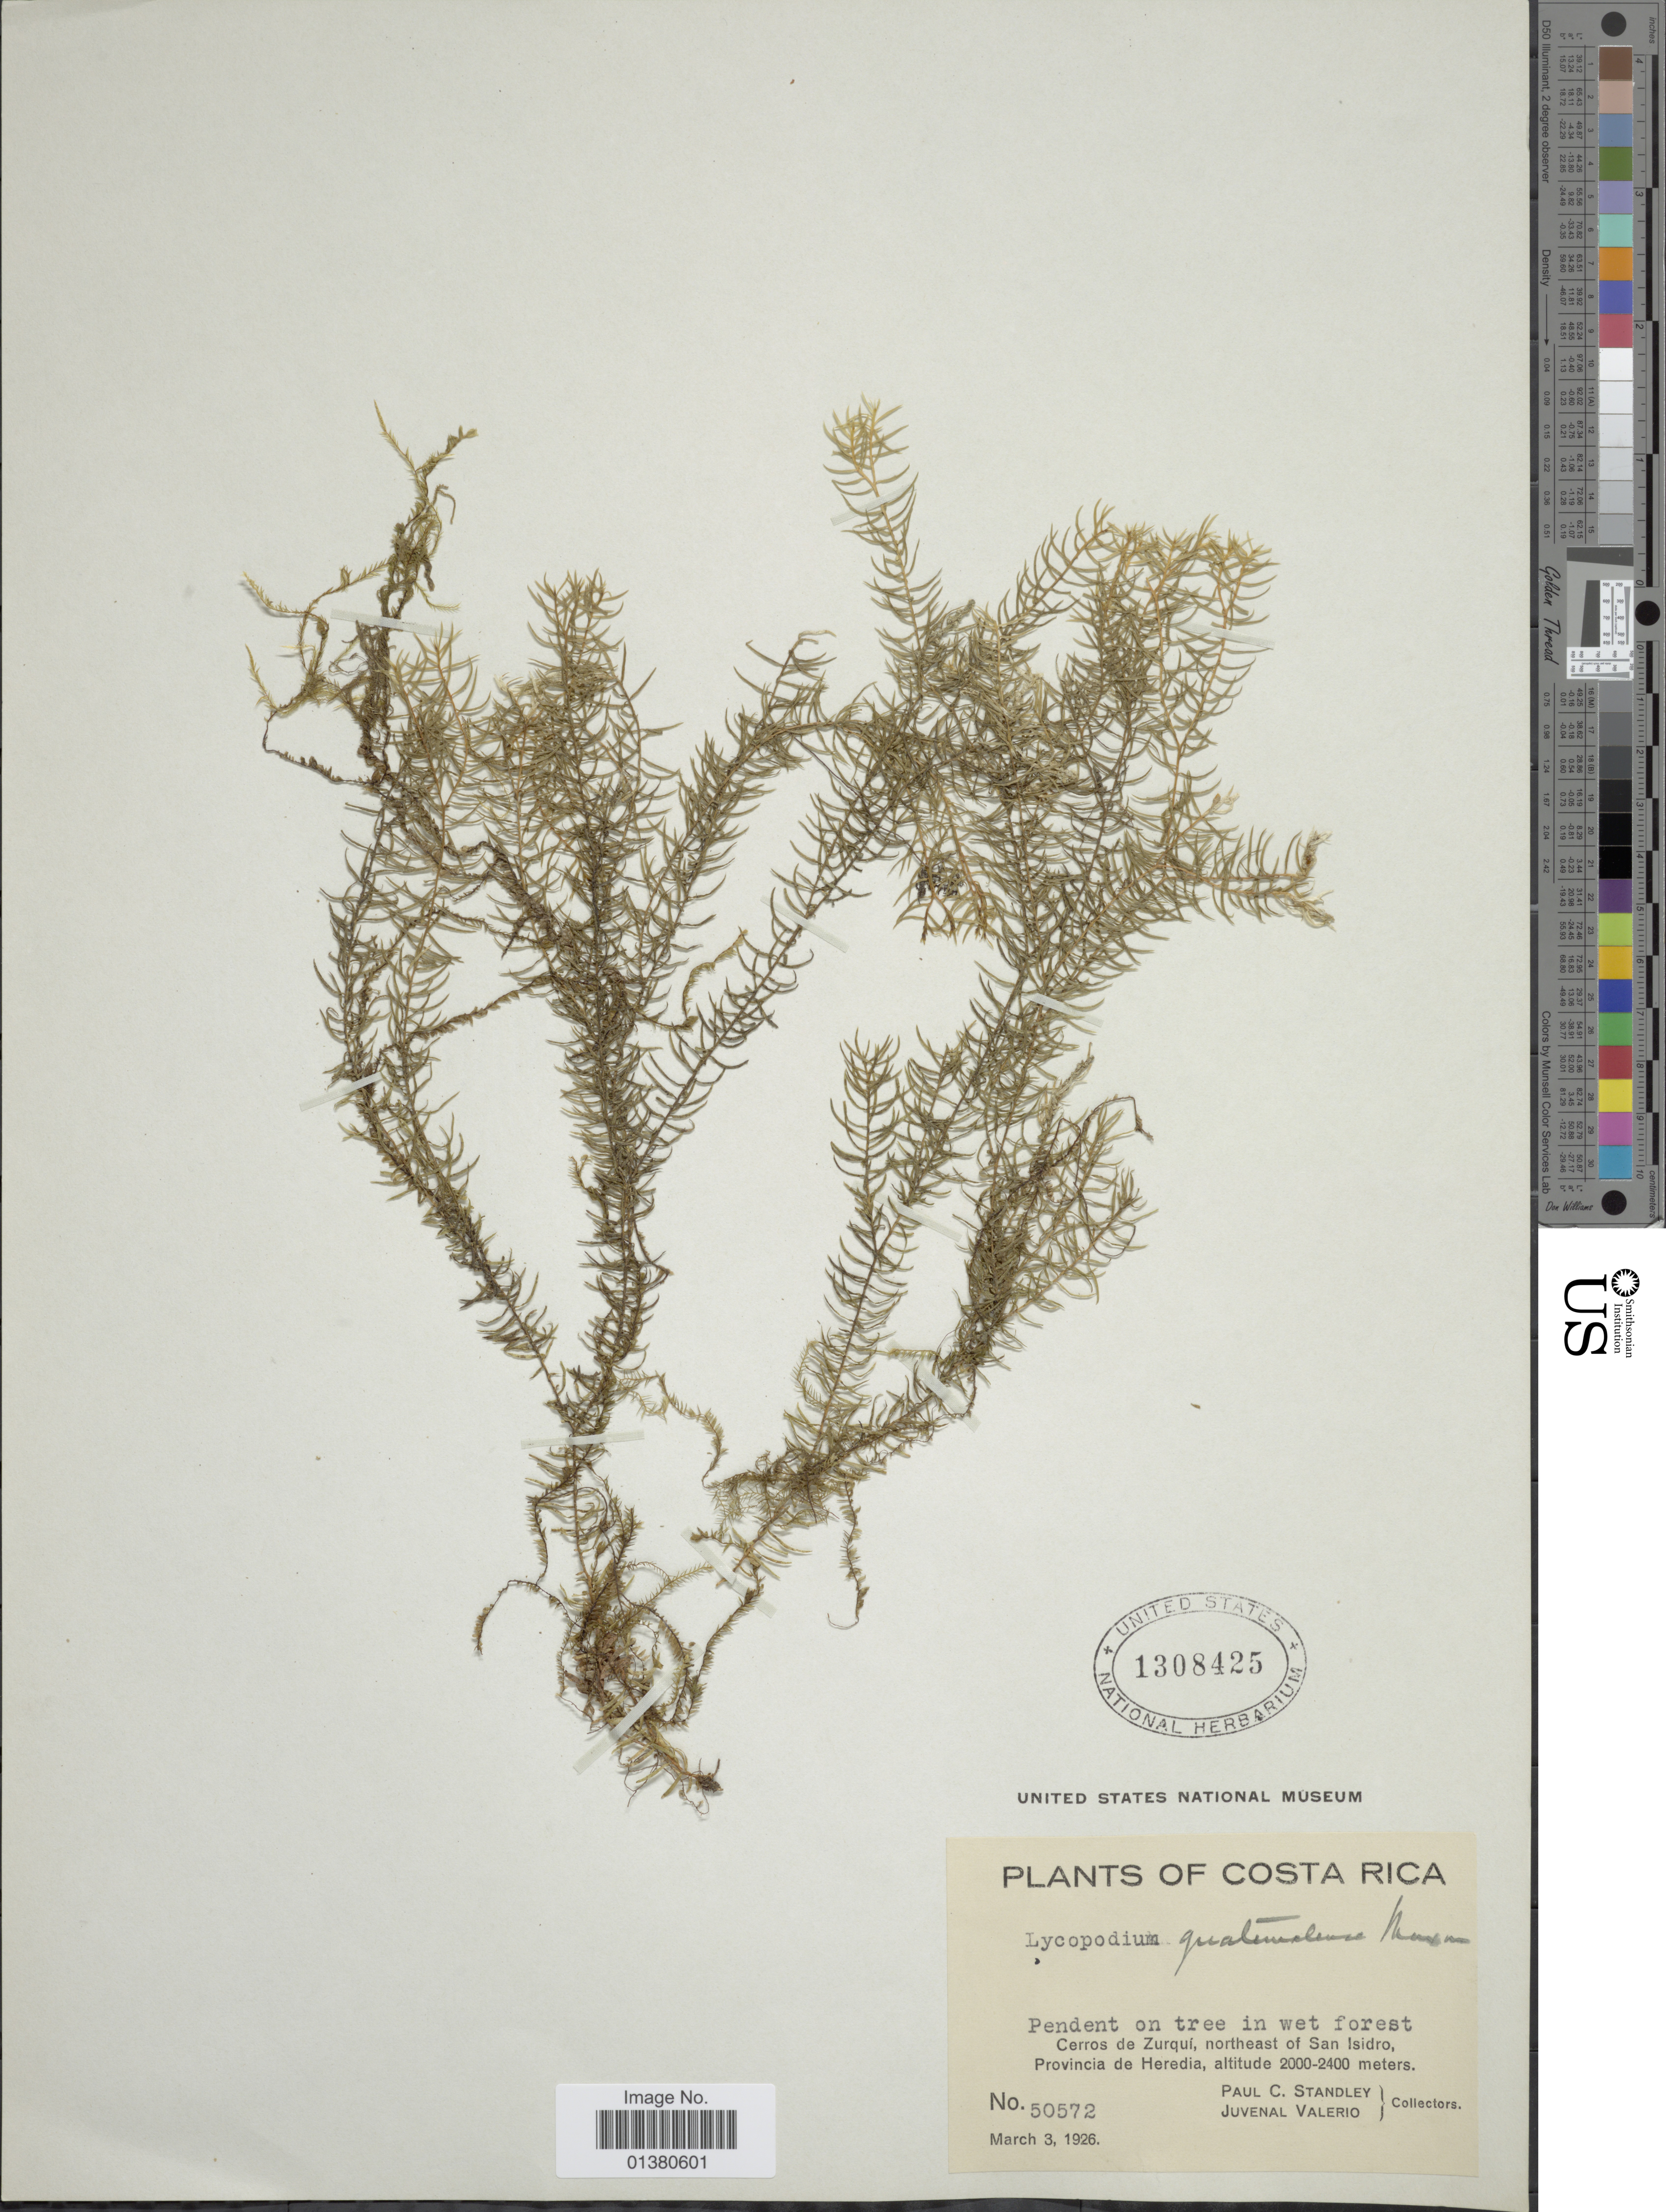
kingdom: Plantae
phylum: Tracheophyta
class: Lycopodiopsida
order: Lycopodiales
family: Lycopodiaceae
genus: Phlegmariurus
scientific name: Phlegmariurus capillaris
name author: (Sodiro) B. Øllg.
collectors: P. C. Standley & J. Valerio R.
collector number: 50572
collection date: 1926-03-03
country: Costa Rica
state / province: Heredia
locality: Cerros de Zurqui, northeast of San Isidro, provincia de Heredia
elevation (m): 2000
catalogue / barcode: US 1308425